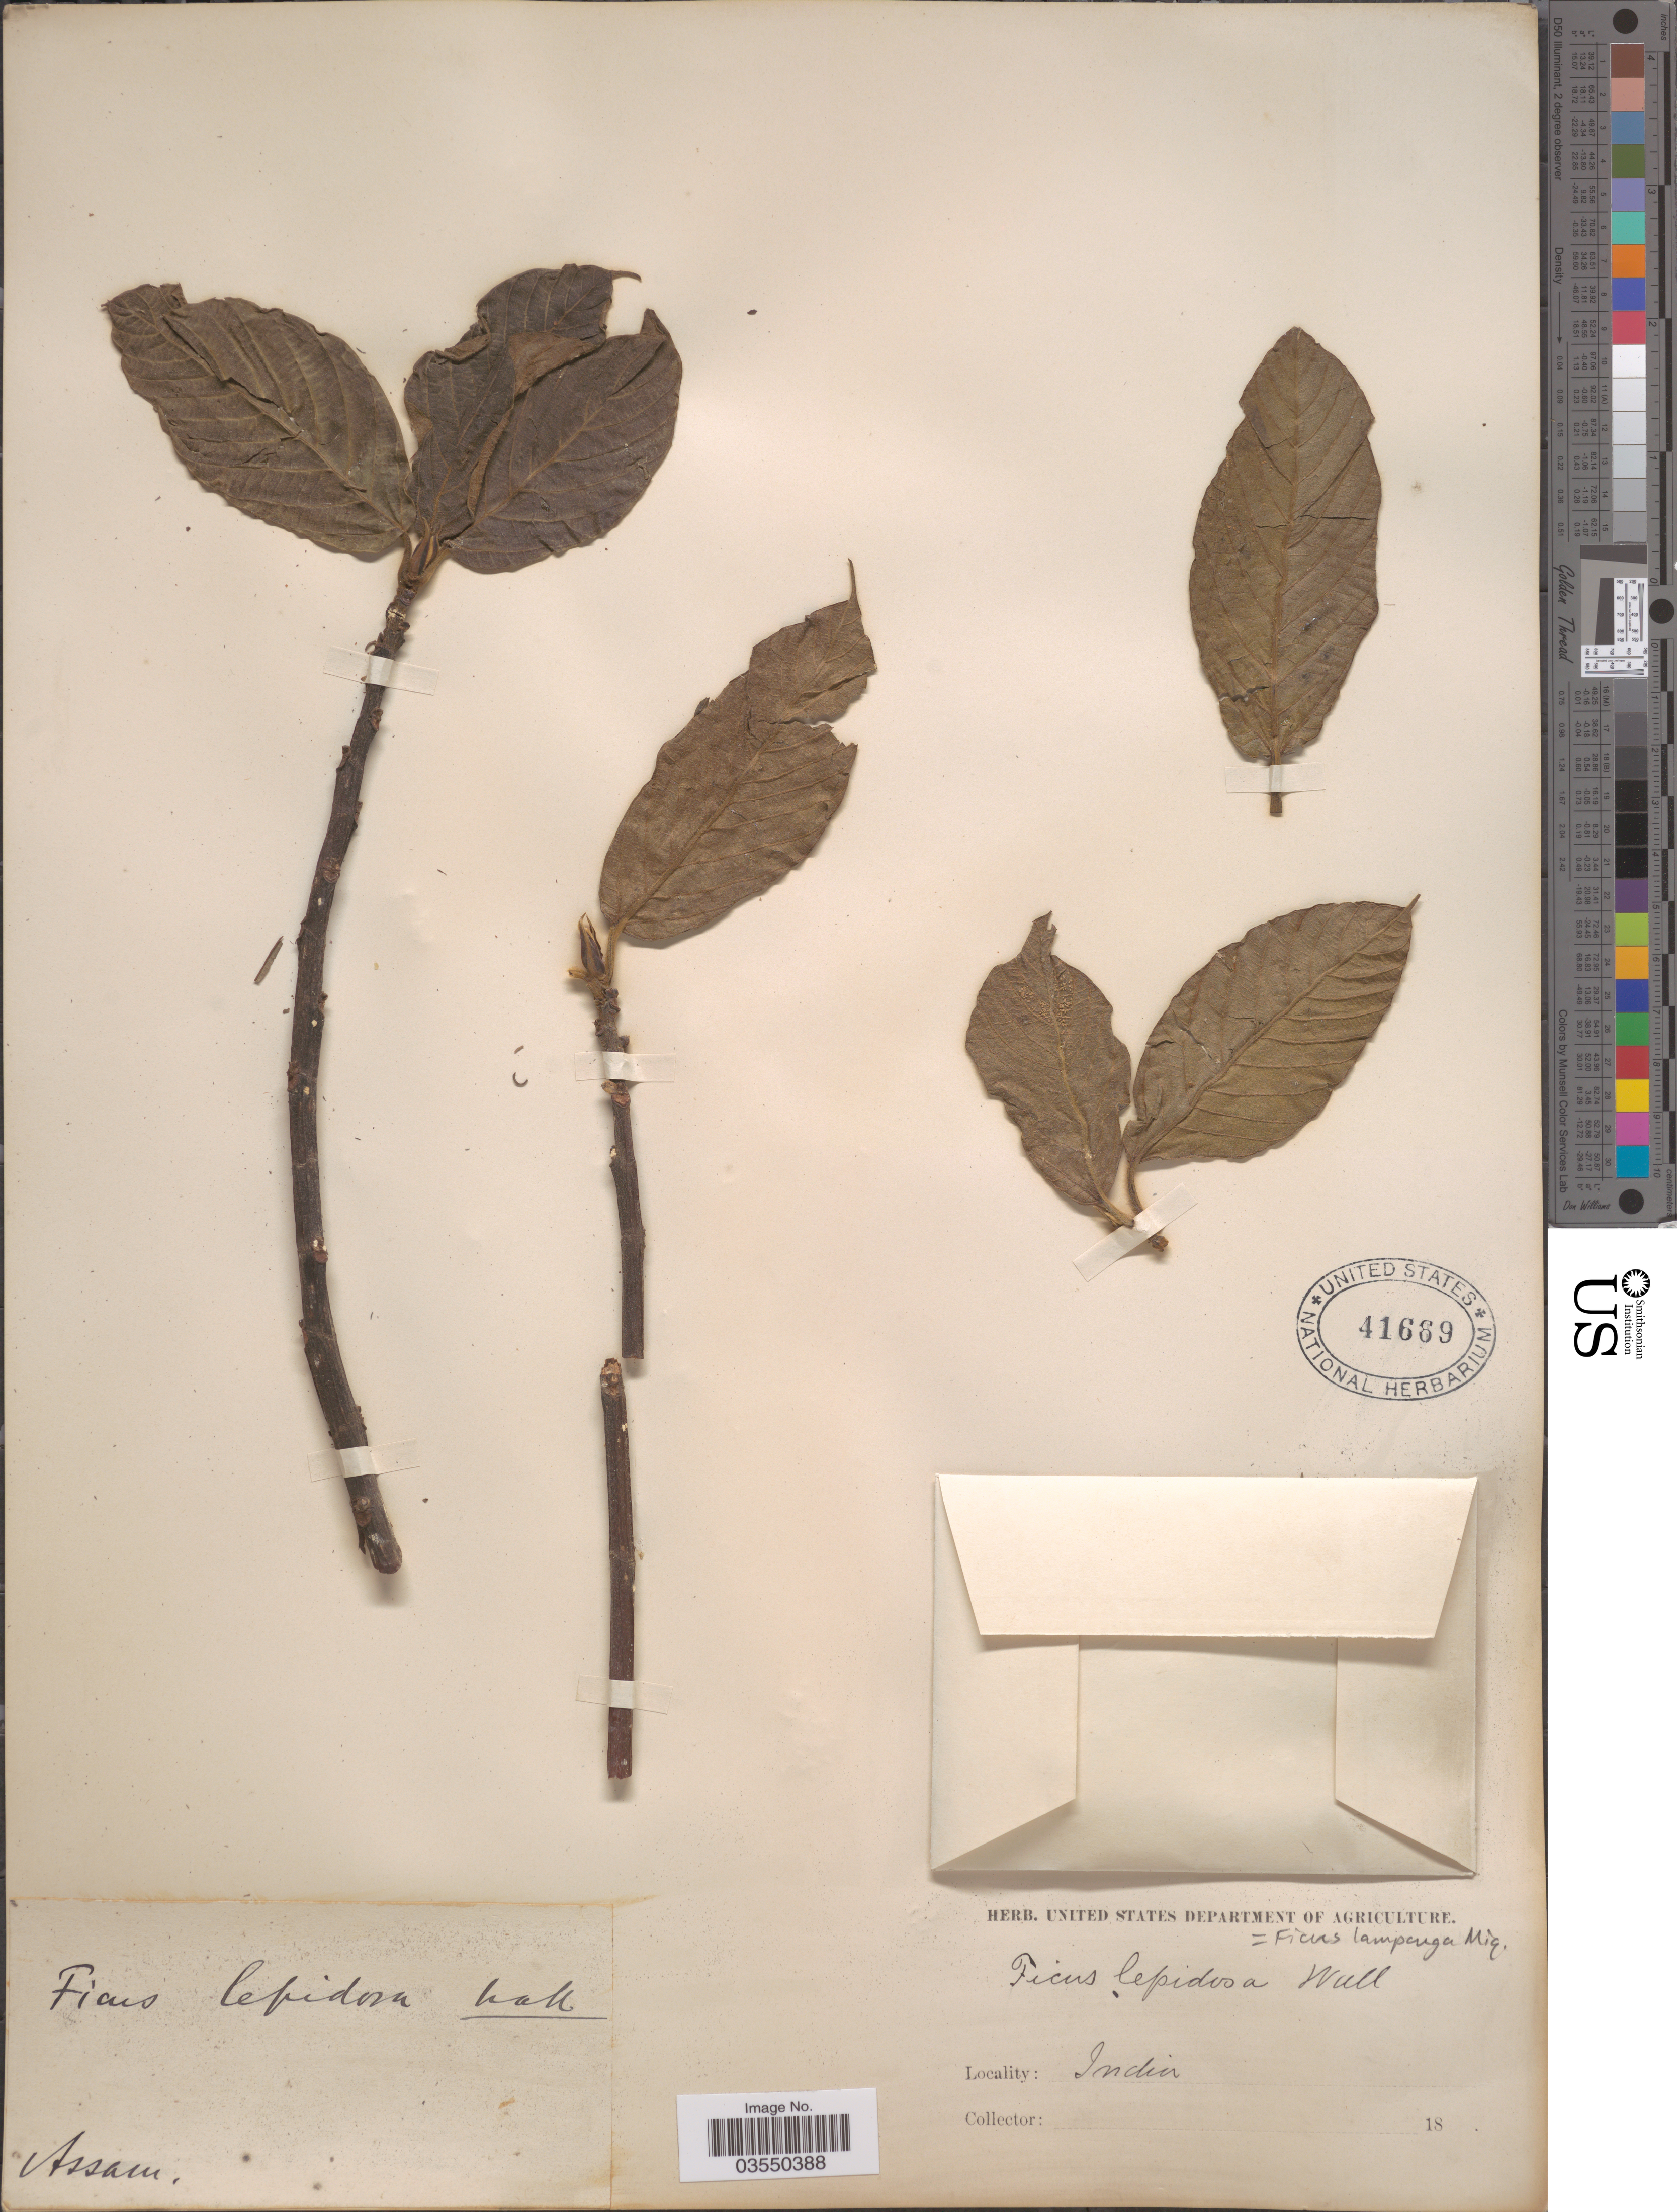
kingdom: Plantae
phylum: Tracheophyta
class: Magnoliopsida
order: Rosales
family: Moraceae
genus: Ficus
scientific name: Ficus lamponga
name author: Miq.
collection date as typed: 18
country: India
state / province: Assam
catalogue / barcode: US 41669